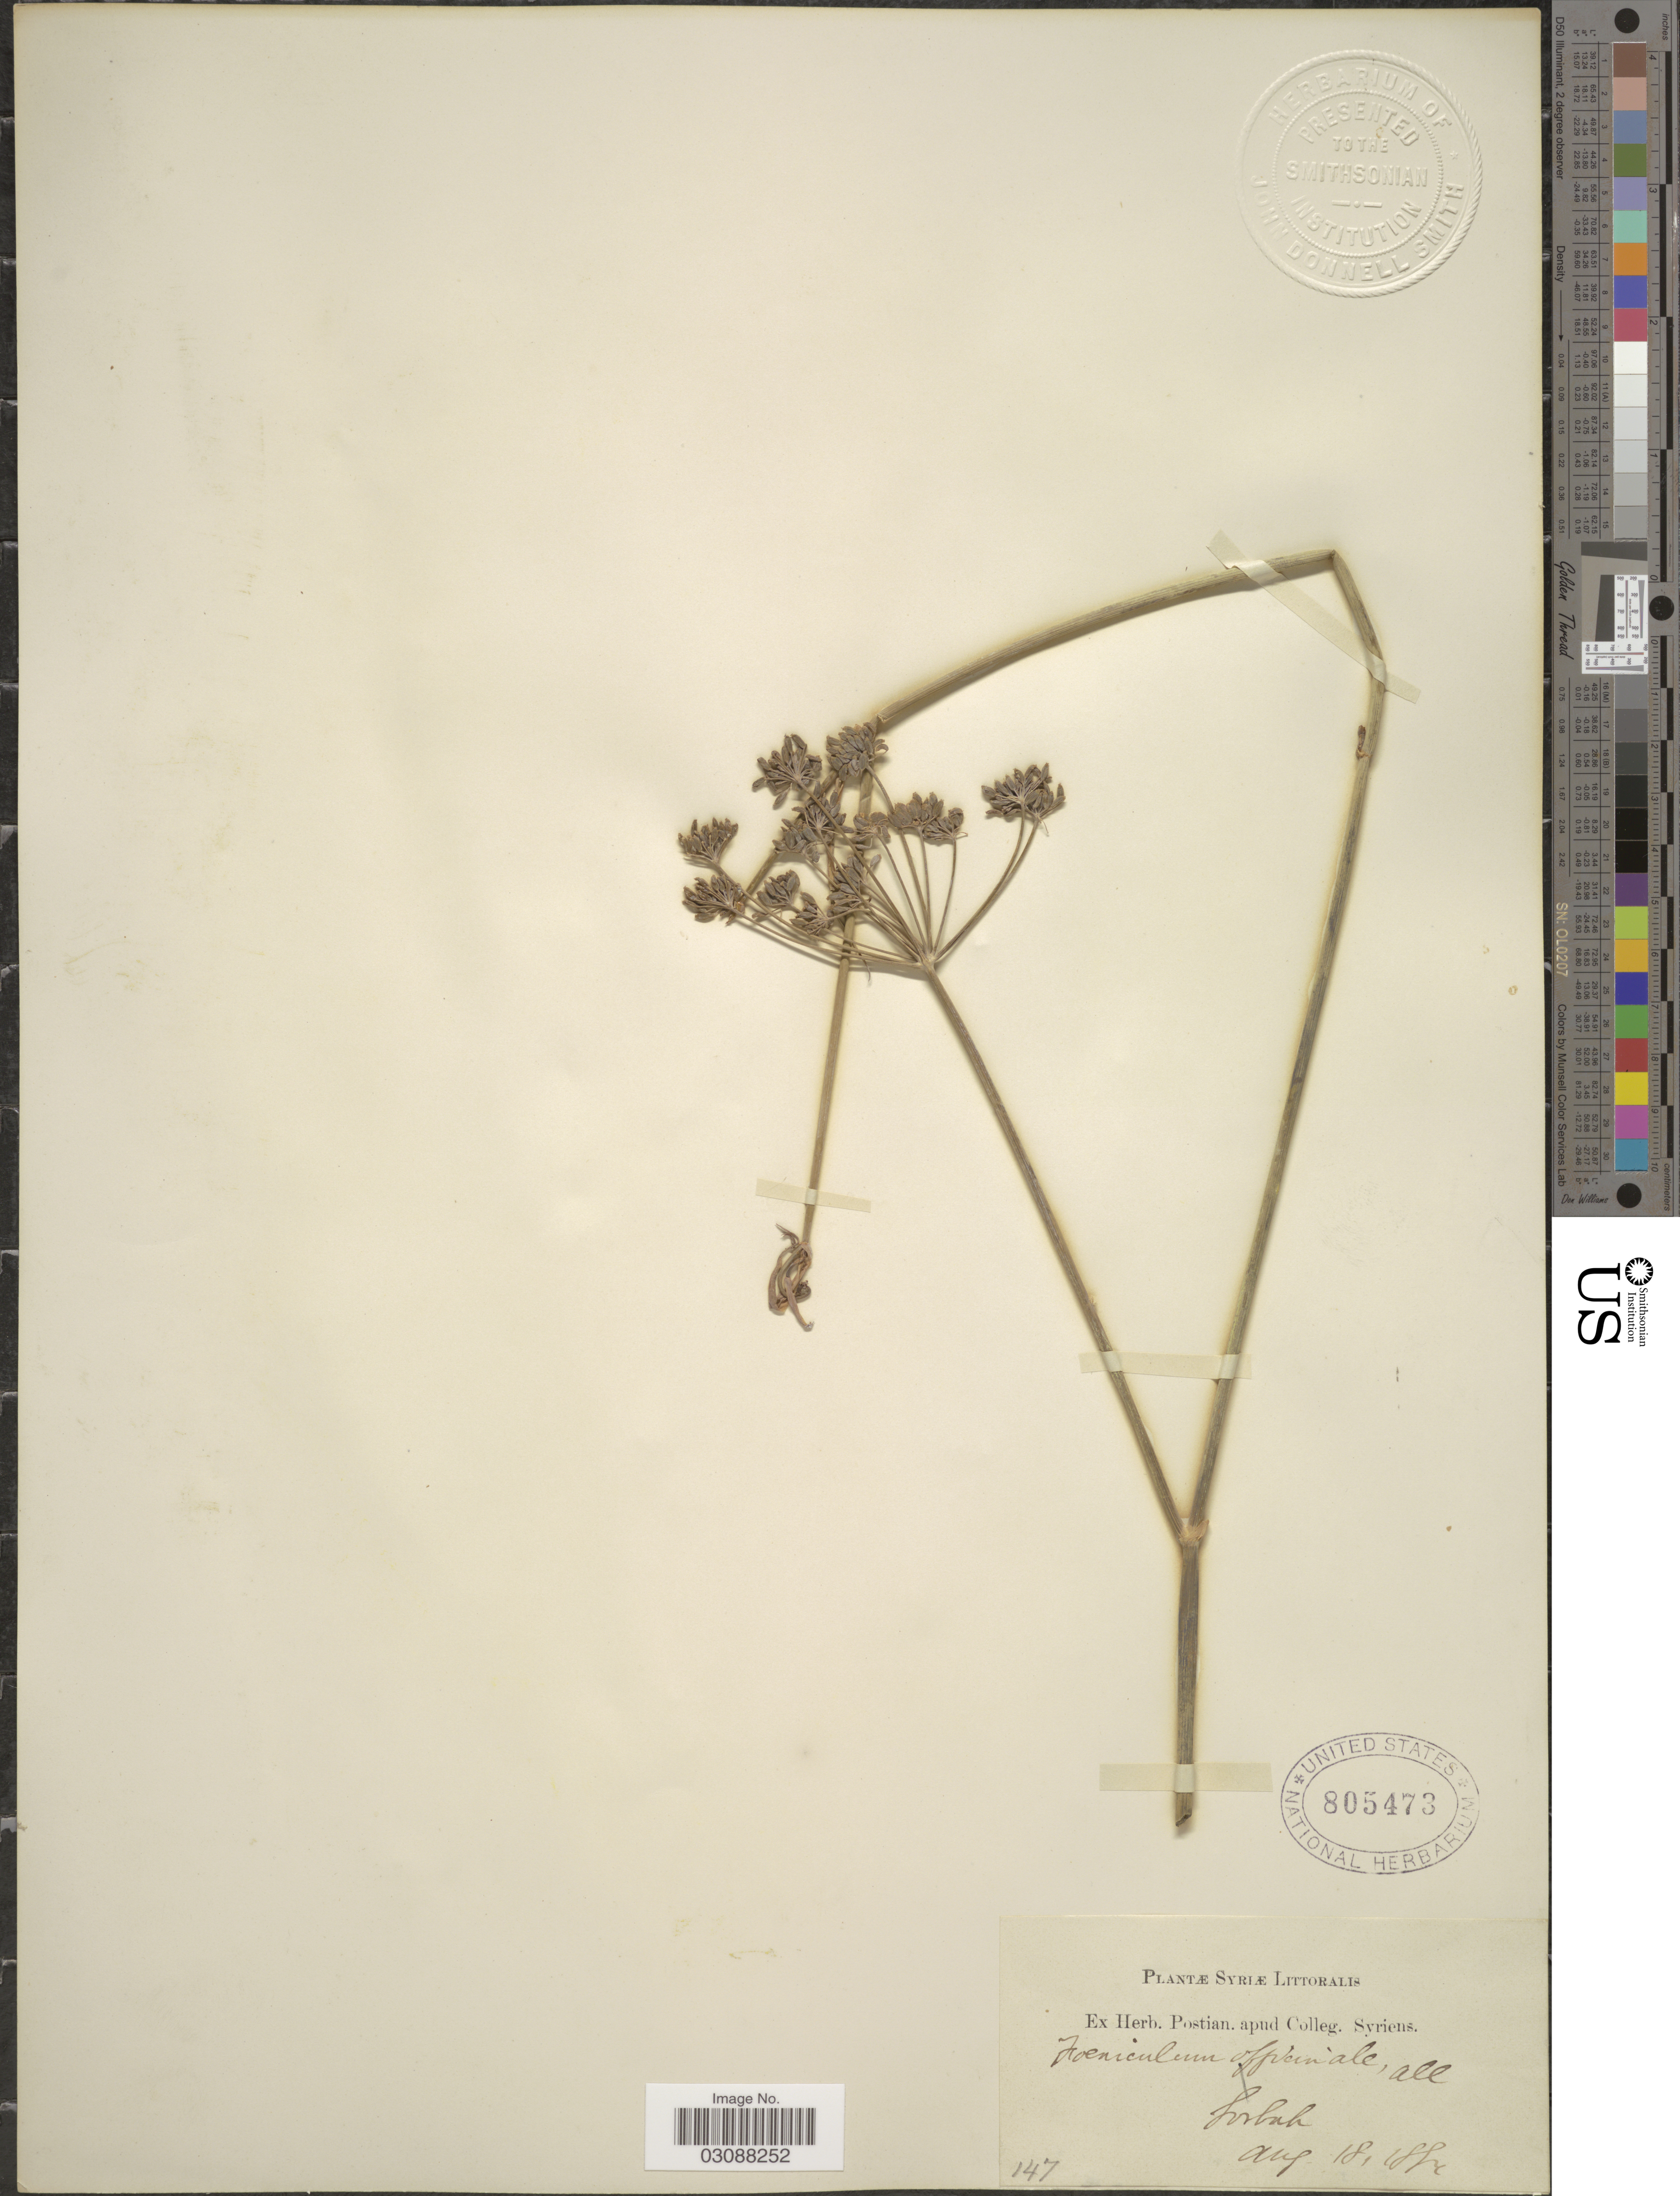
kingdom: Plantae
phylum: Tracheophyta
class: Magnoliopsida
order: Apiales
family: Apiaceae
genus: Foeniculum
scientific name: Foeniculum vulgare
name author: Mill.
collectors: ex herb. Postian. apud Colleg. Syriens. Protest. USE "Fannie P. A. Shepard" (10308853) AS PRIMARY COLLECTOR INSTEAD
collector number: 147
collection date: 1884-08-18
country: Syria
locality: Syriæ Littoralis. Sorbah [interpreted].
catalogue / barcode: US 805473